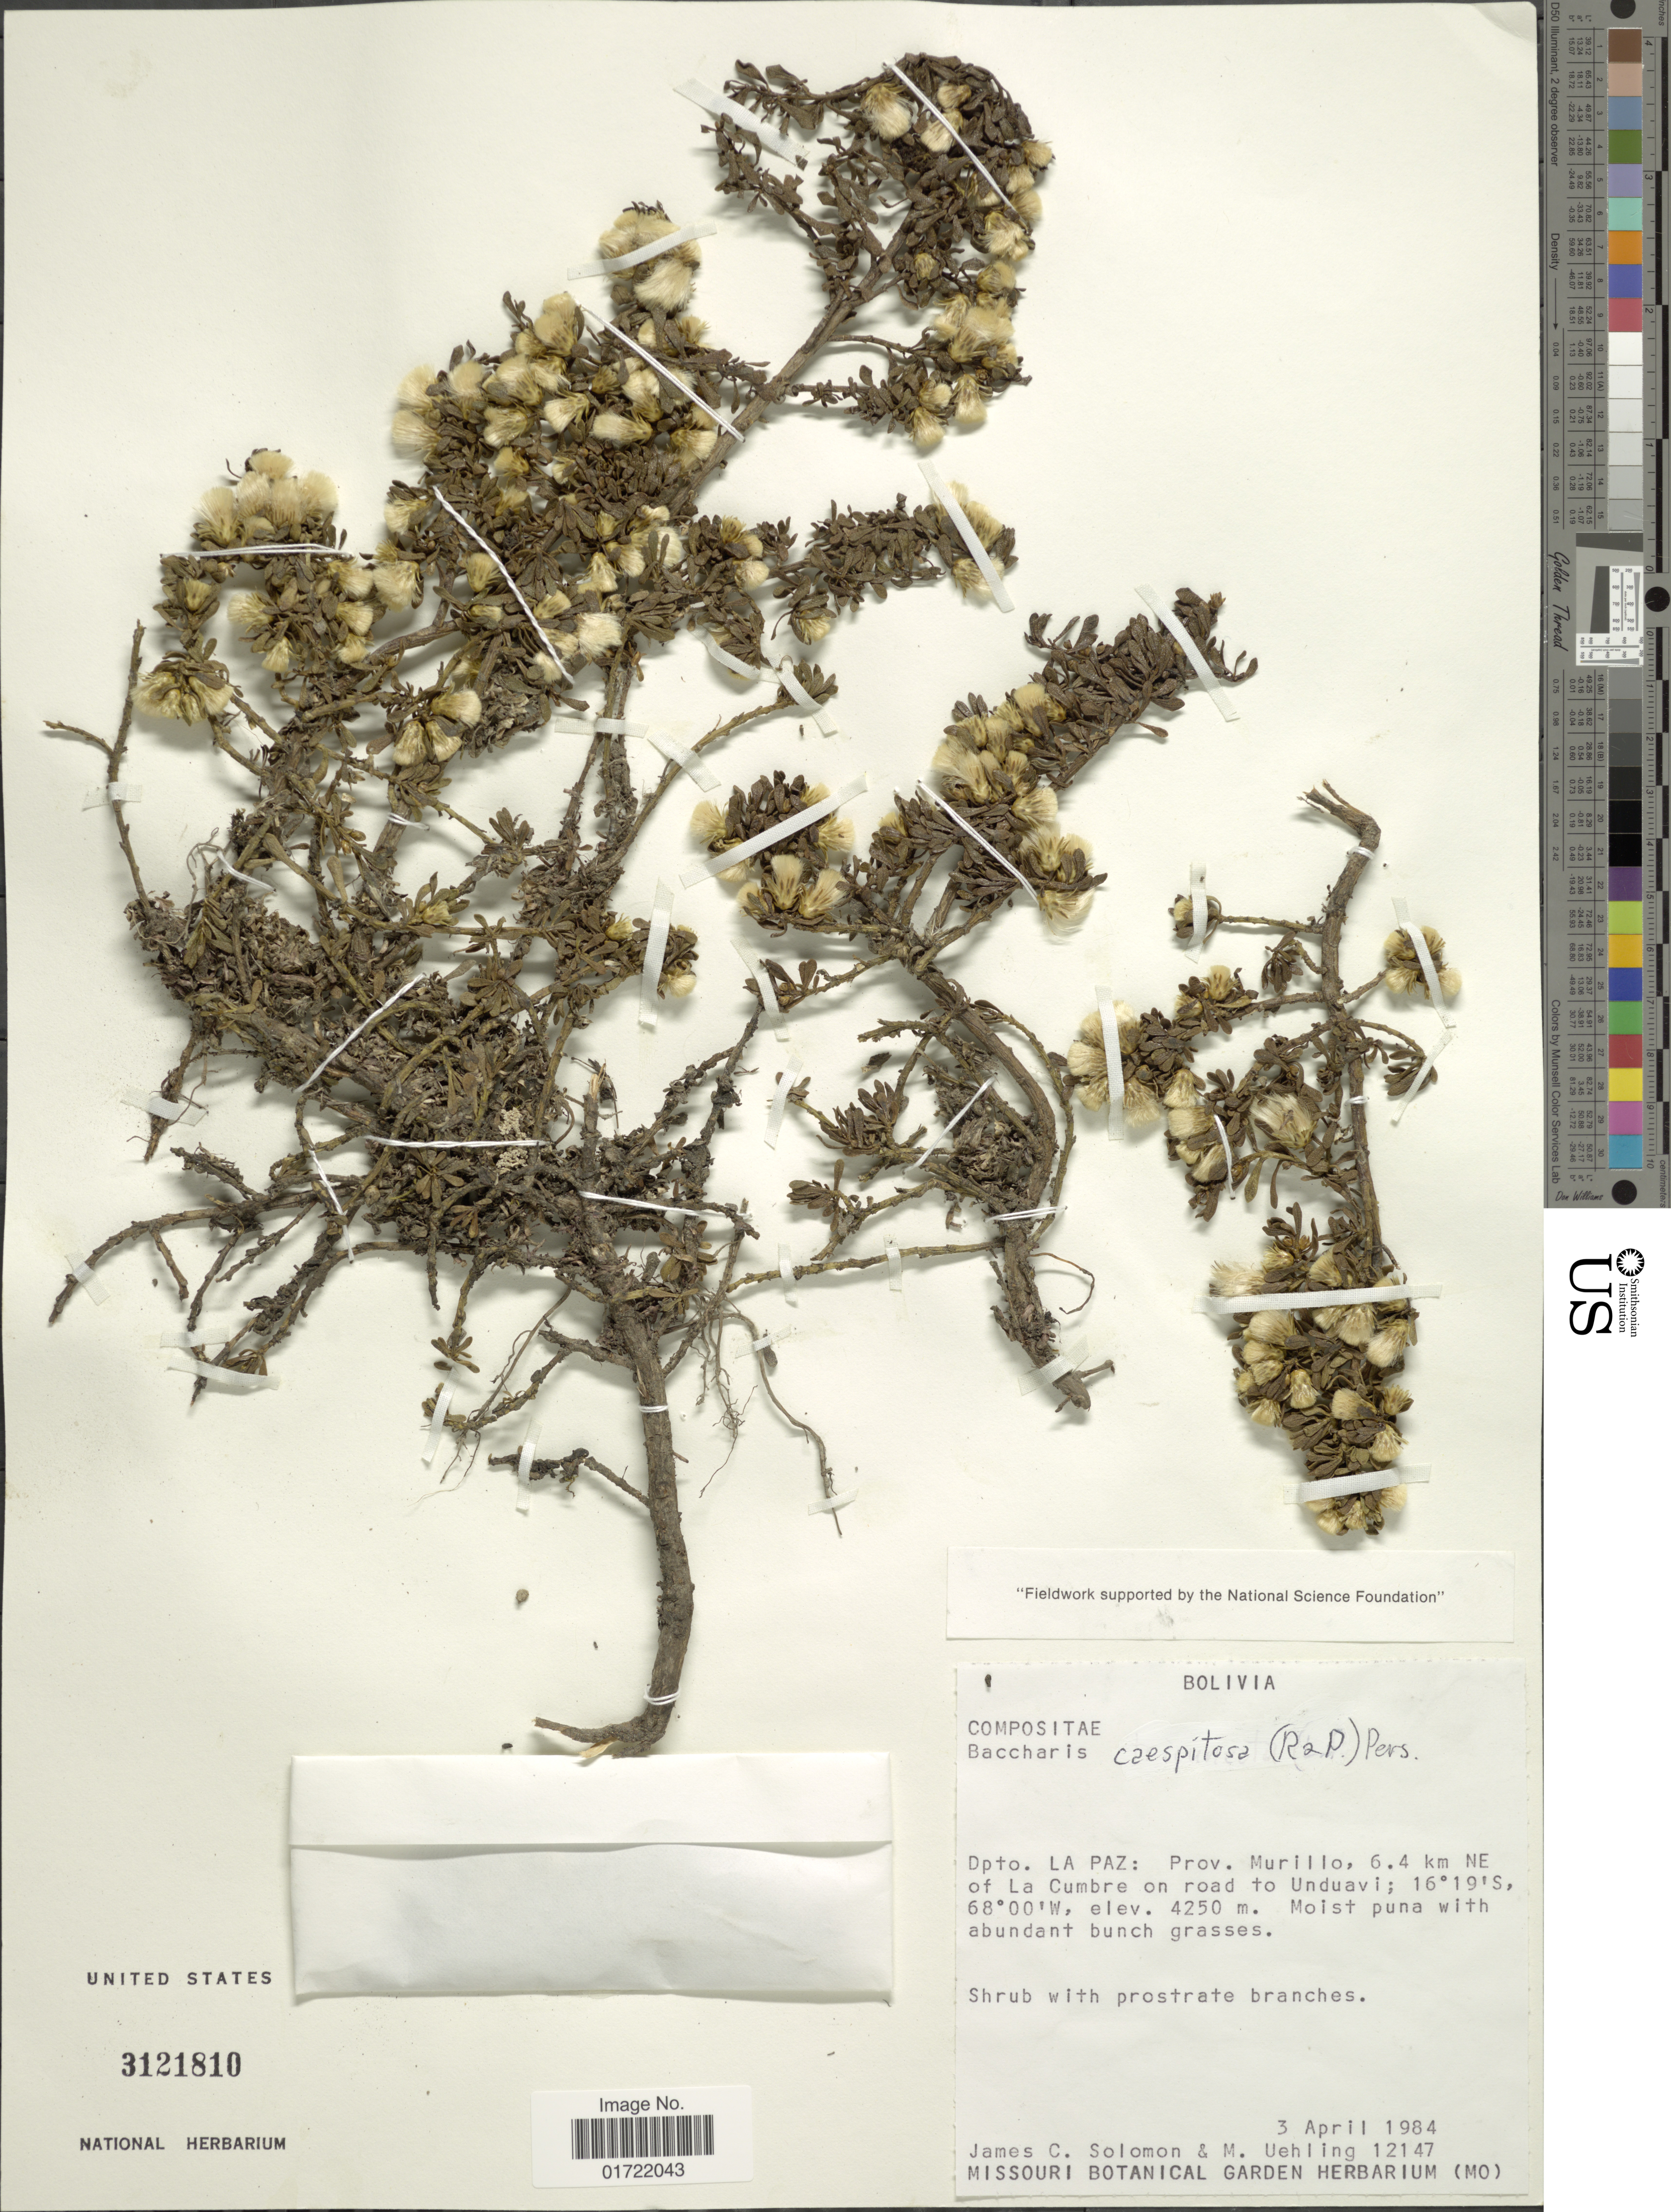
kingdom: Plantae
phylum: Tracheophyta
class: Magnoliopsida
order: Asterales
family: Asteraceae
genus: Baccharis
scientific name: Baccharis caespitosa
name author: (Ruiz & Pav.) Pers.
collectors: J. C. Solomon & M. Uehling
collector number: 12147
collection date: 1984-04-03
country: Bolivia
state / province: La Paz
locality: Dpto. La Paz. Prov. Murillo, 6.4 km NE of La Cumbre on road to Unduavi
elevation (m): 4250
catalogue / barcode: US 3121810